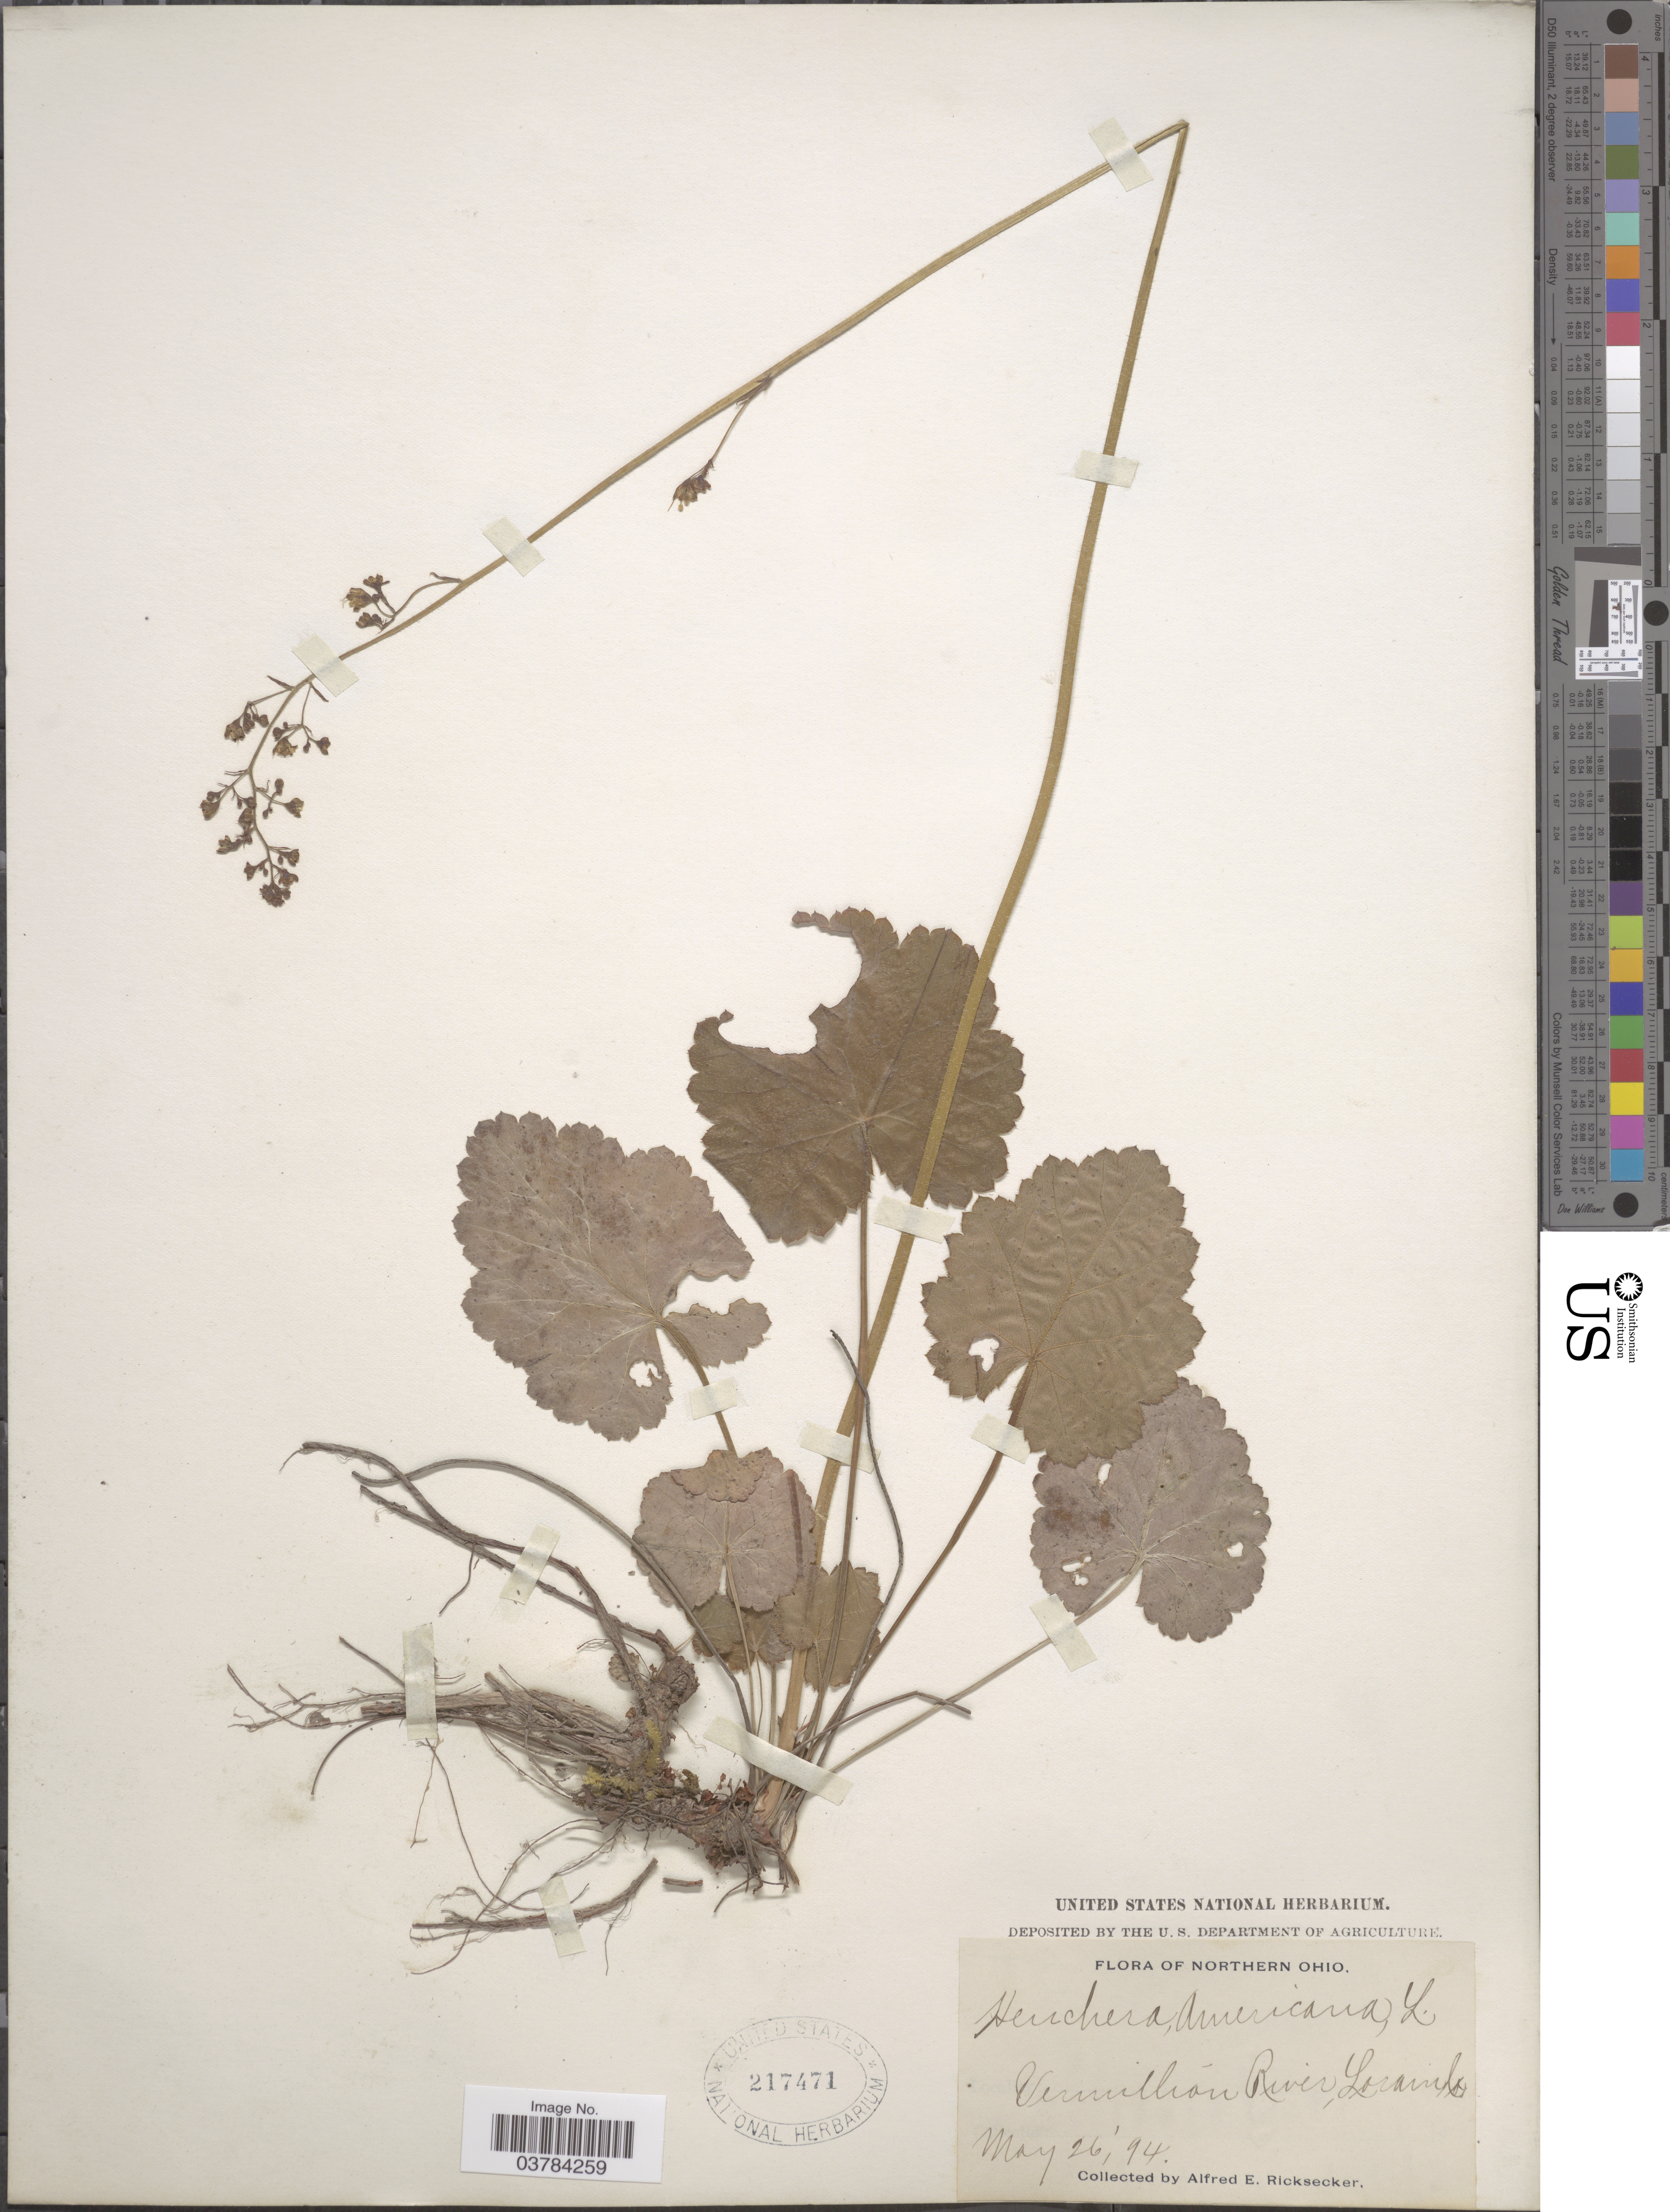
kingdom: Plantae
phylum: Tracheophyta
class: Magnoliopsida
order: Saxifragales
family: Saxifragaceae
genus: Heuchera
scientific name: Heuchera americana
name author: L.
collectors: A. E. Ricksecker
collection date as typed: Transcribed d/m/y: 26/5/94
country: United States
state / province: Ohio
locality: Northern Ohio. Vermillion River, Lorain Co.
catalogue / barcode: US 217471